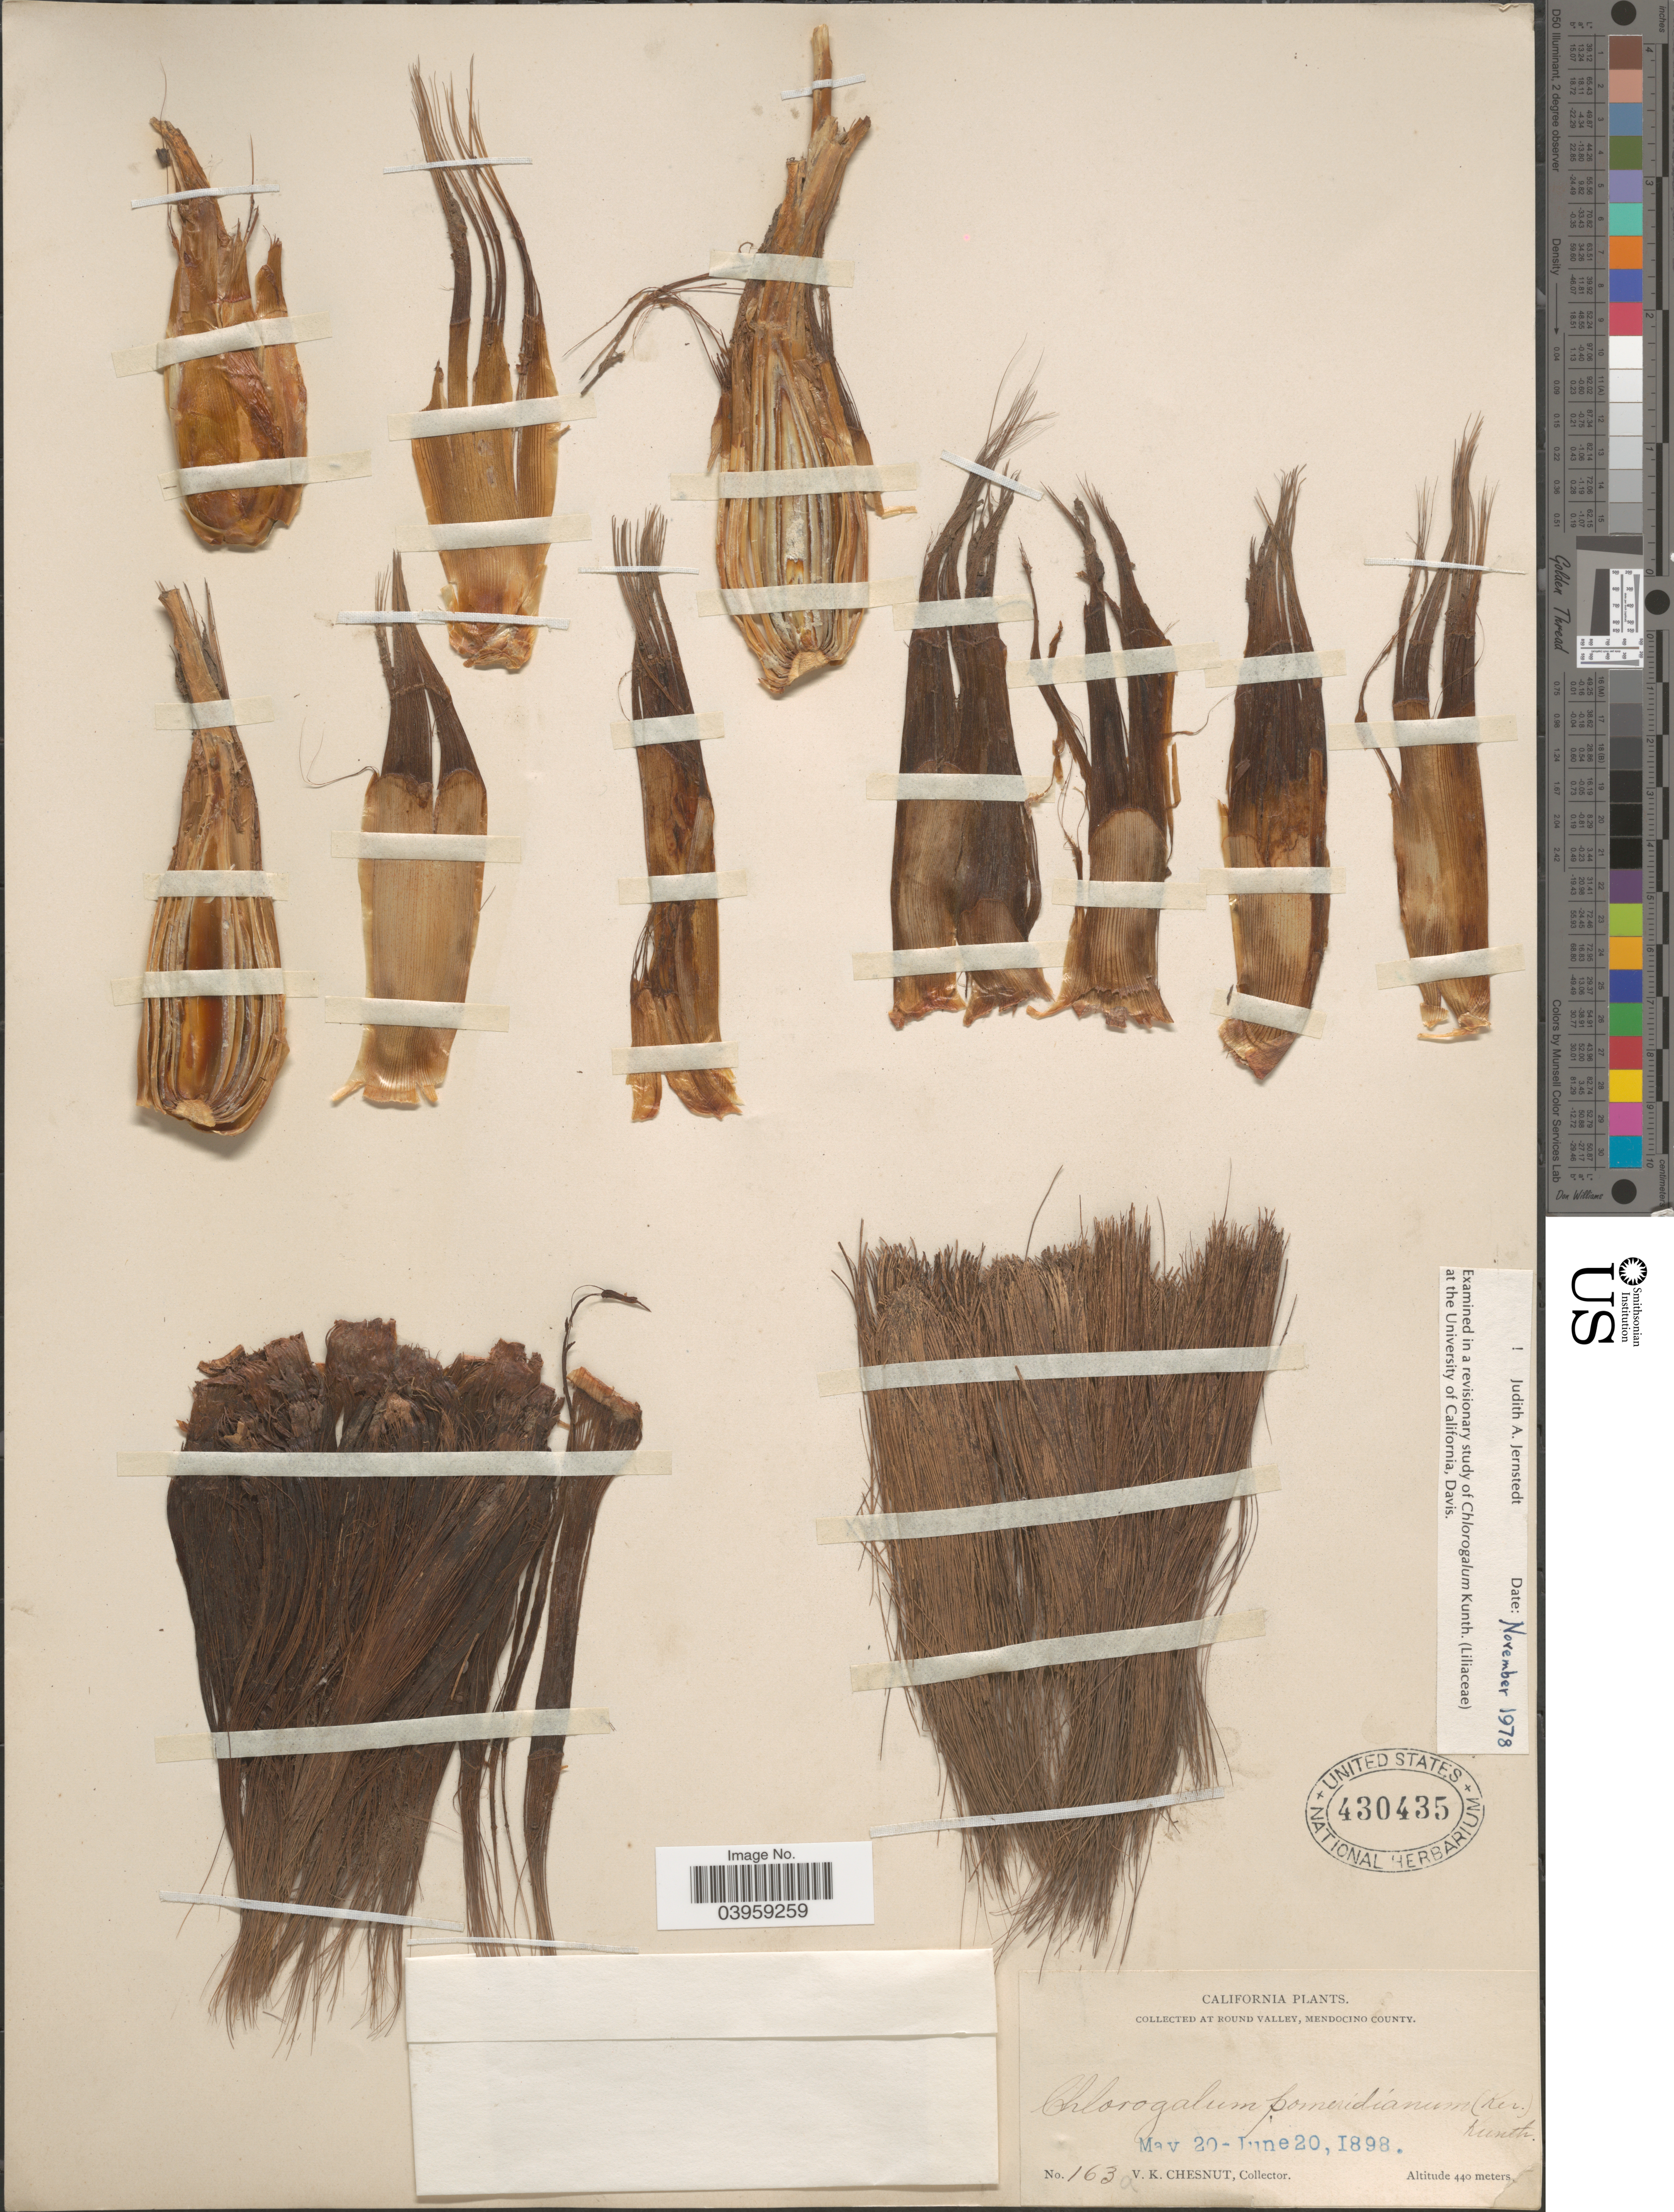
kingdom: Plantae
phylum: Tracheophyta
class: Liliopsida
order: Asparagales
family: Asparagaceae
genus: Chlorogalum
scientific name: Chlorogalum pomeridianum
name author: (DC.) Kunth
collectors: V. Chesnut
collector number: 163a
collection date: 1898-05-20/1898-06-20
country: United States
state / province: California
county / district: Mendocino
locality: At Round Valley, Mendocino County.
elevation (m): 440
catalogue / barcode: US 430435